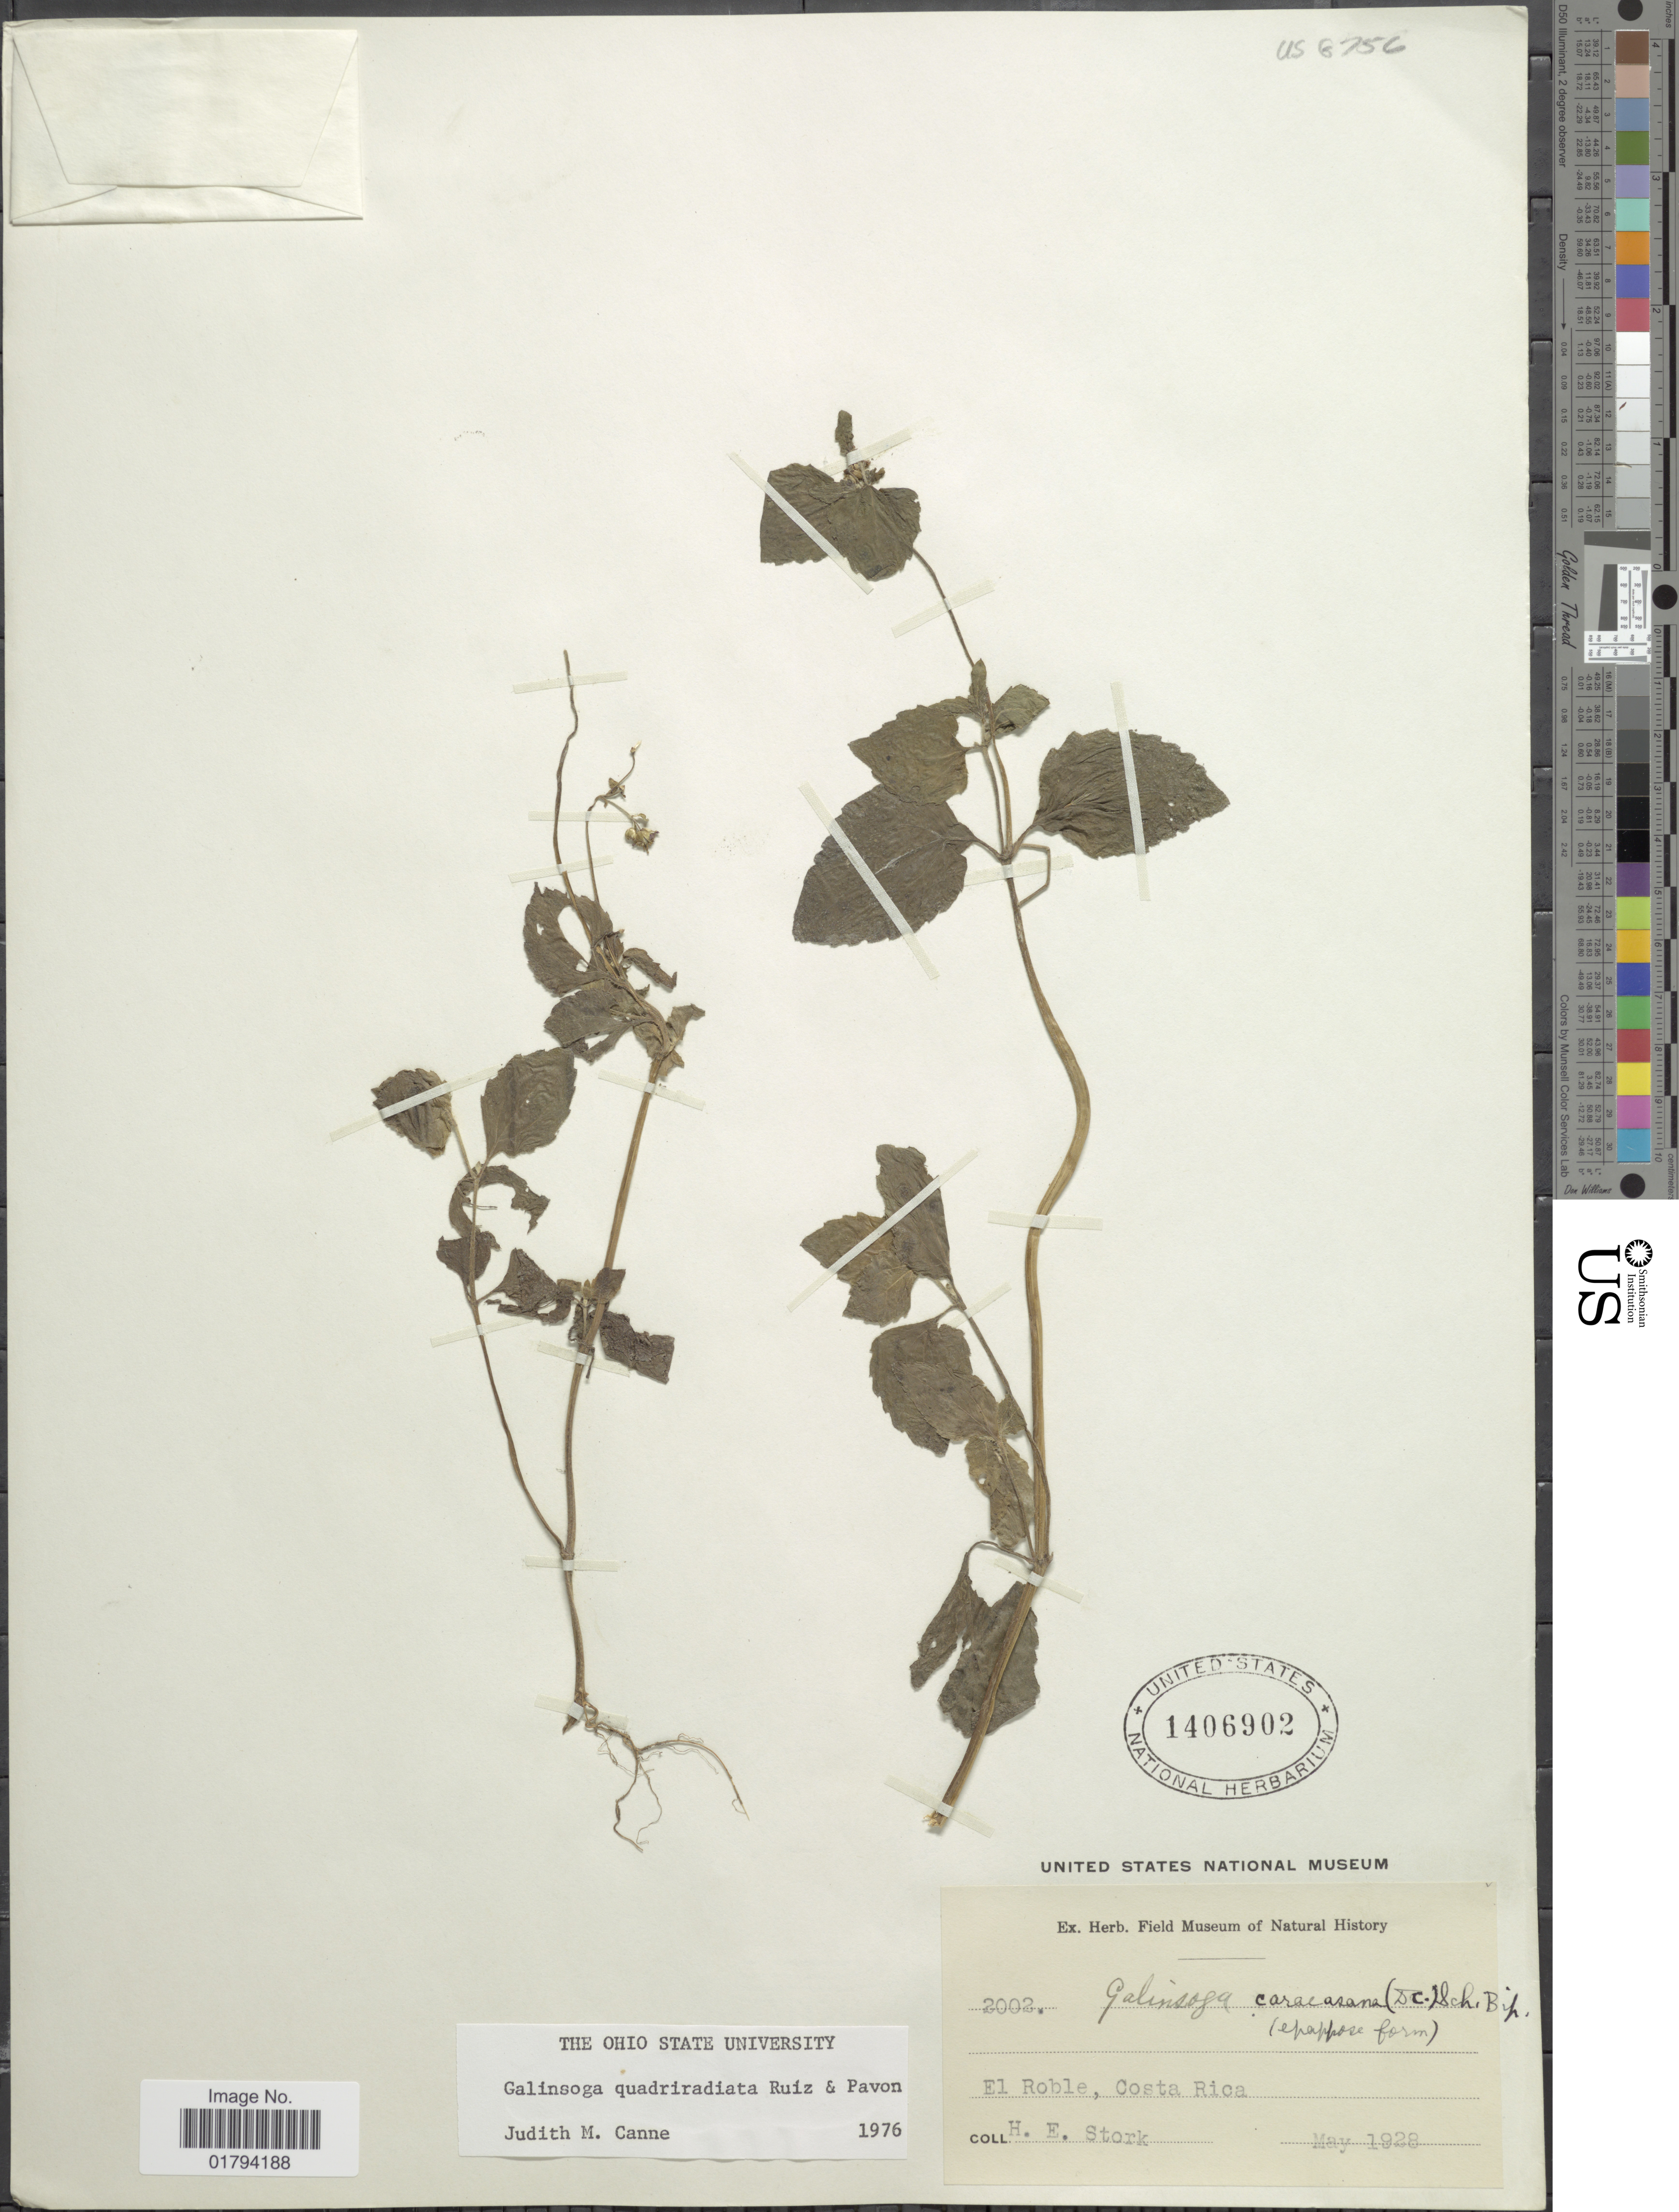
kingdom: Plantae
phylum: Tracheophyta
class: Magnoliopsida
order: Asterales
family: Asteraceae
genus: Galinsoga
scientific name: Galinsoga quadriradiata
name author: Ruiz & Pav.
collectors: H. E. Stork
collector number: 2002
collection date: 1928-05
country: Costa Rica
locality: El Roble.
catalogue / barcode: US 1406902